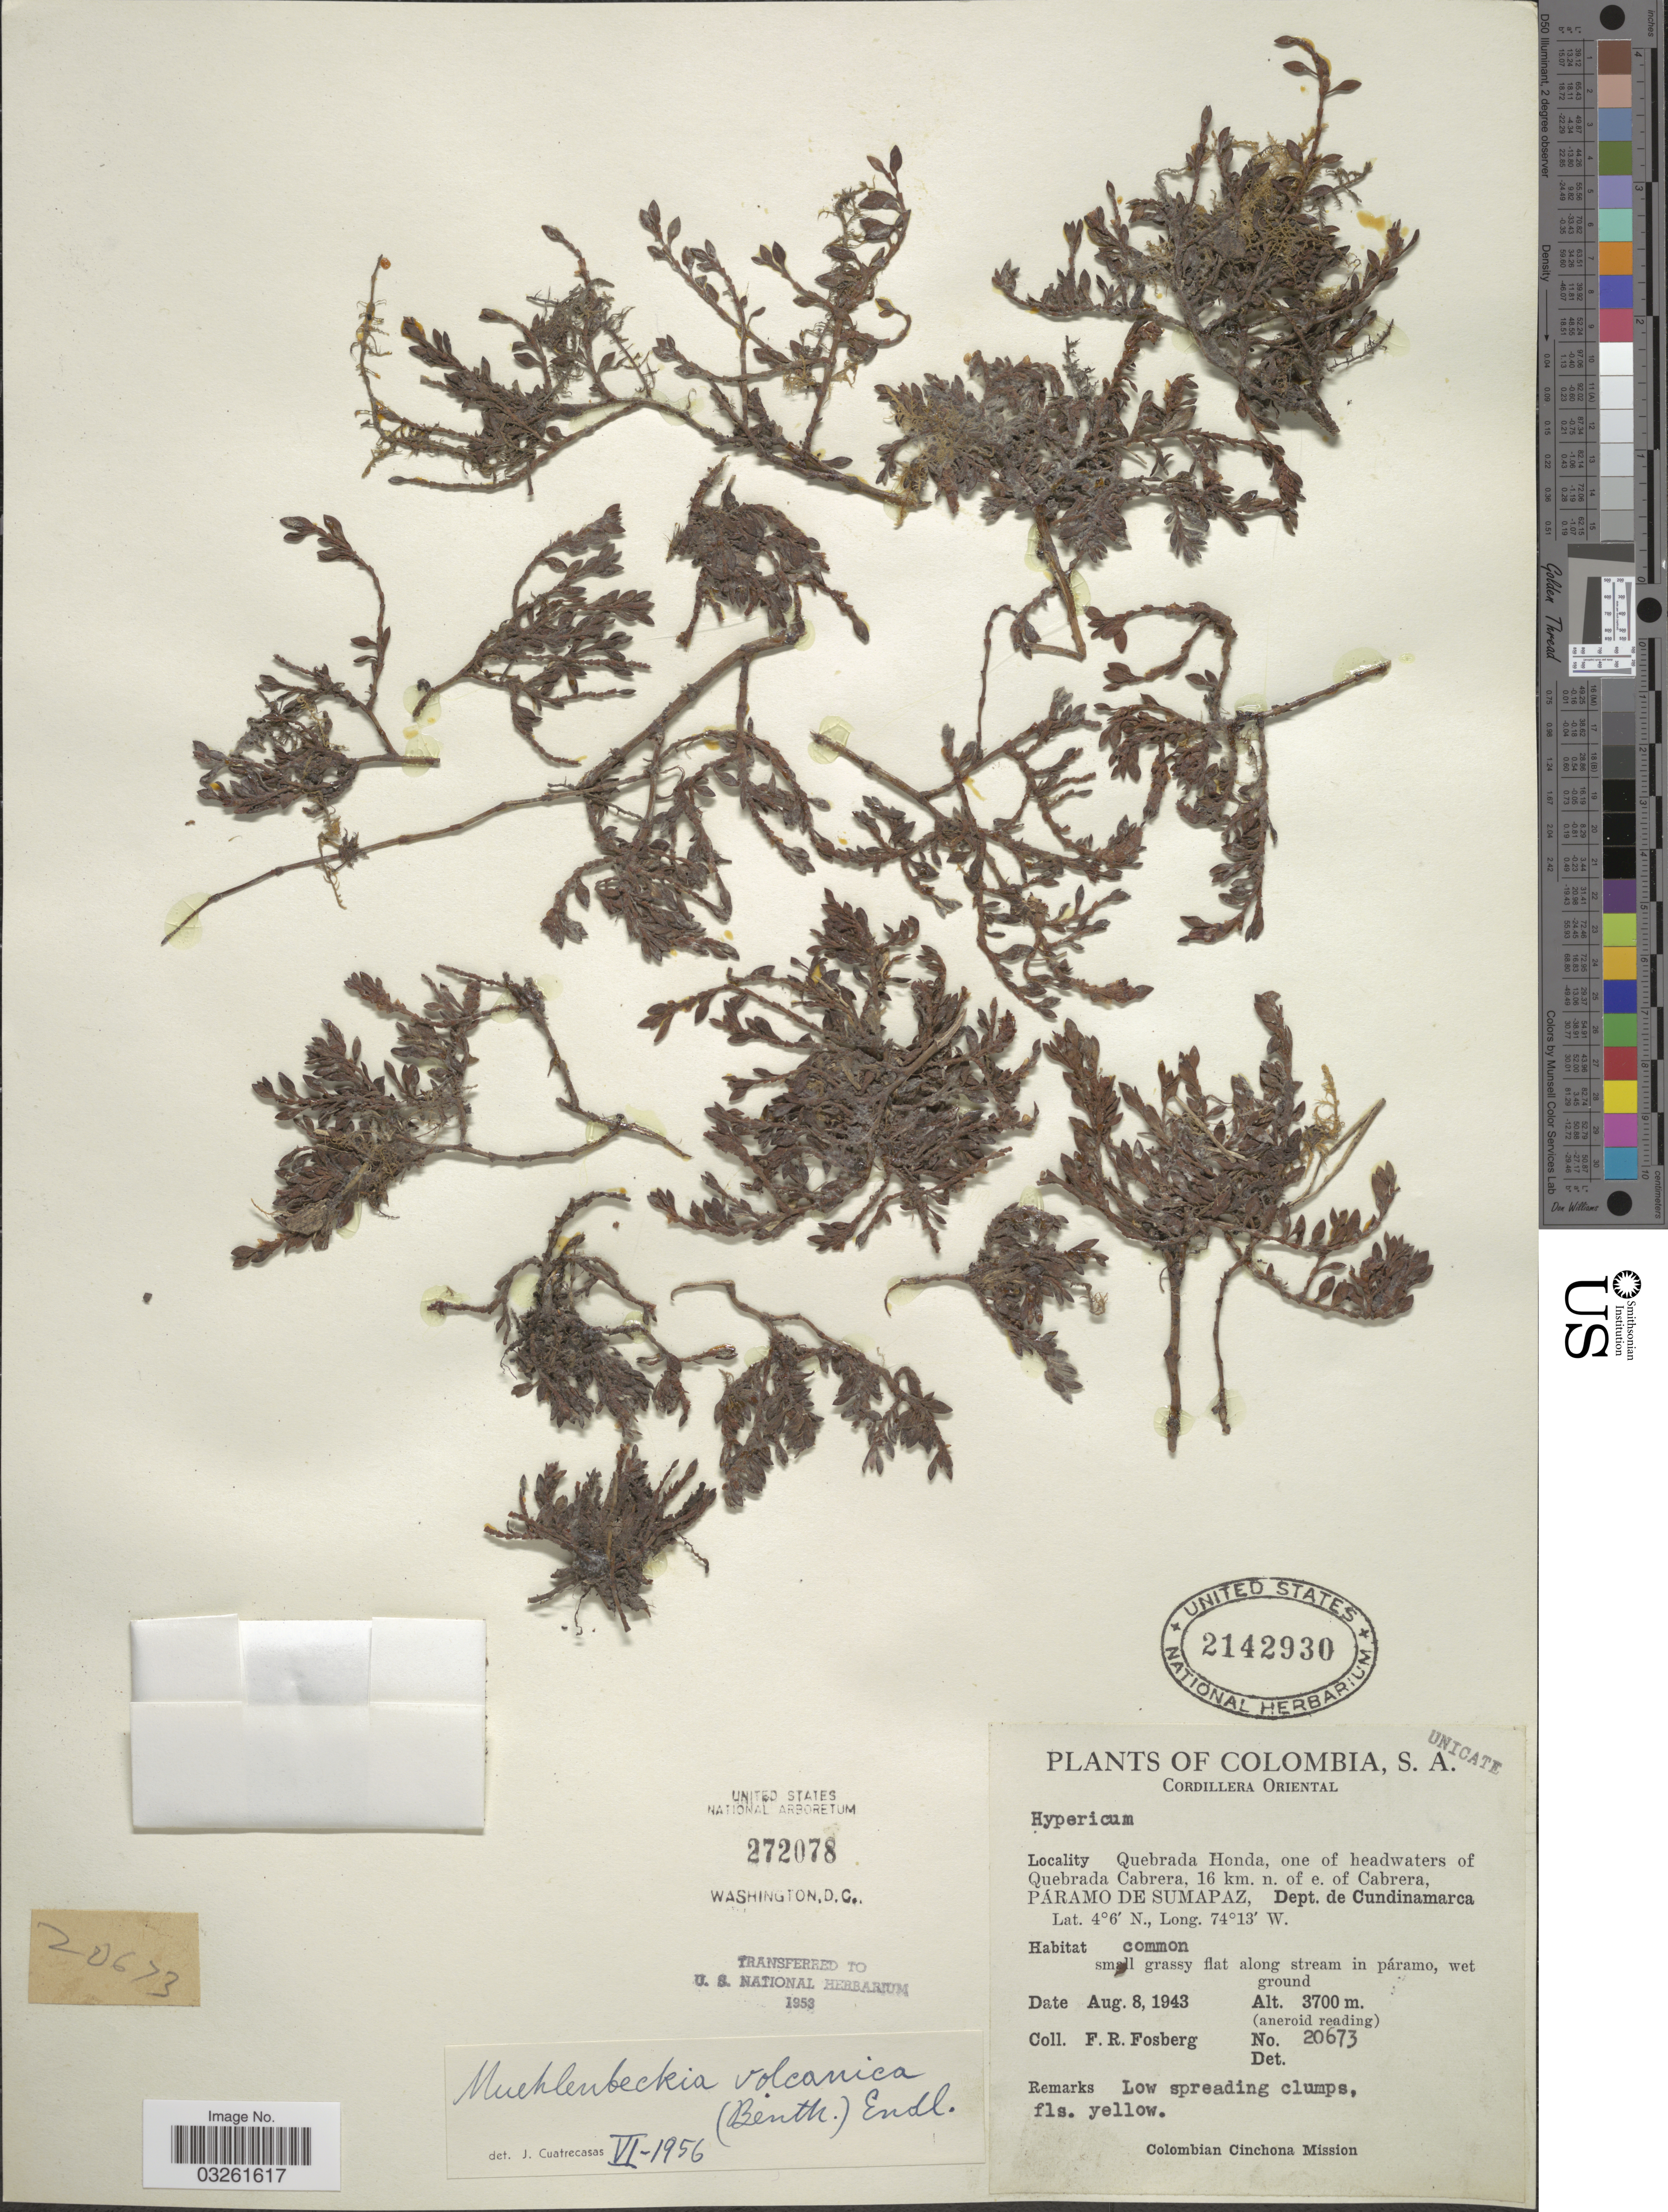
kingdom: Plantae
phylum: Tracheophyta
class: Magnoliopsida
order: Caryophyllales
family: Polygonaceae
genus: Muehlenbeckia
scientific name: Muehlenbeckia volcanica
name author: (Benth.) Endl.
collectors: F. R. Fosberg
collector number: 20673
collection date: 1943-08-08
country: Colombia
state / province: Cundinamarca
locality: Cordillera Oriental. Quebrada Honda, one of headwaters of Quebrada Cabrera, 16 km. n. of e. of Cabrera, Páramo de Sumapaz, Dept. de Cundinamarca.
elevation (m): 3700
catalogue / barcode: US 2142930